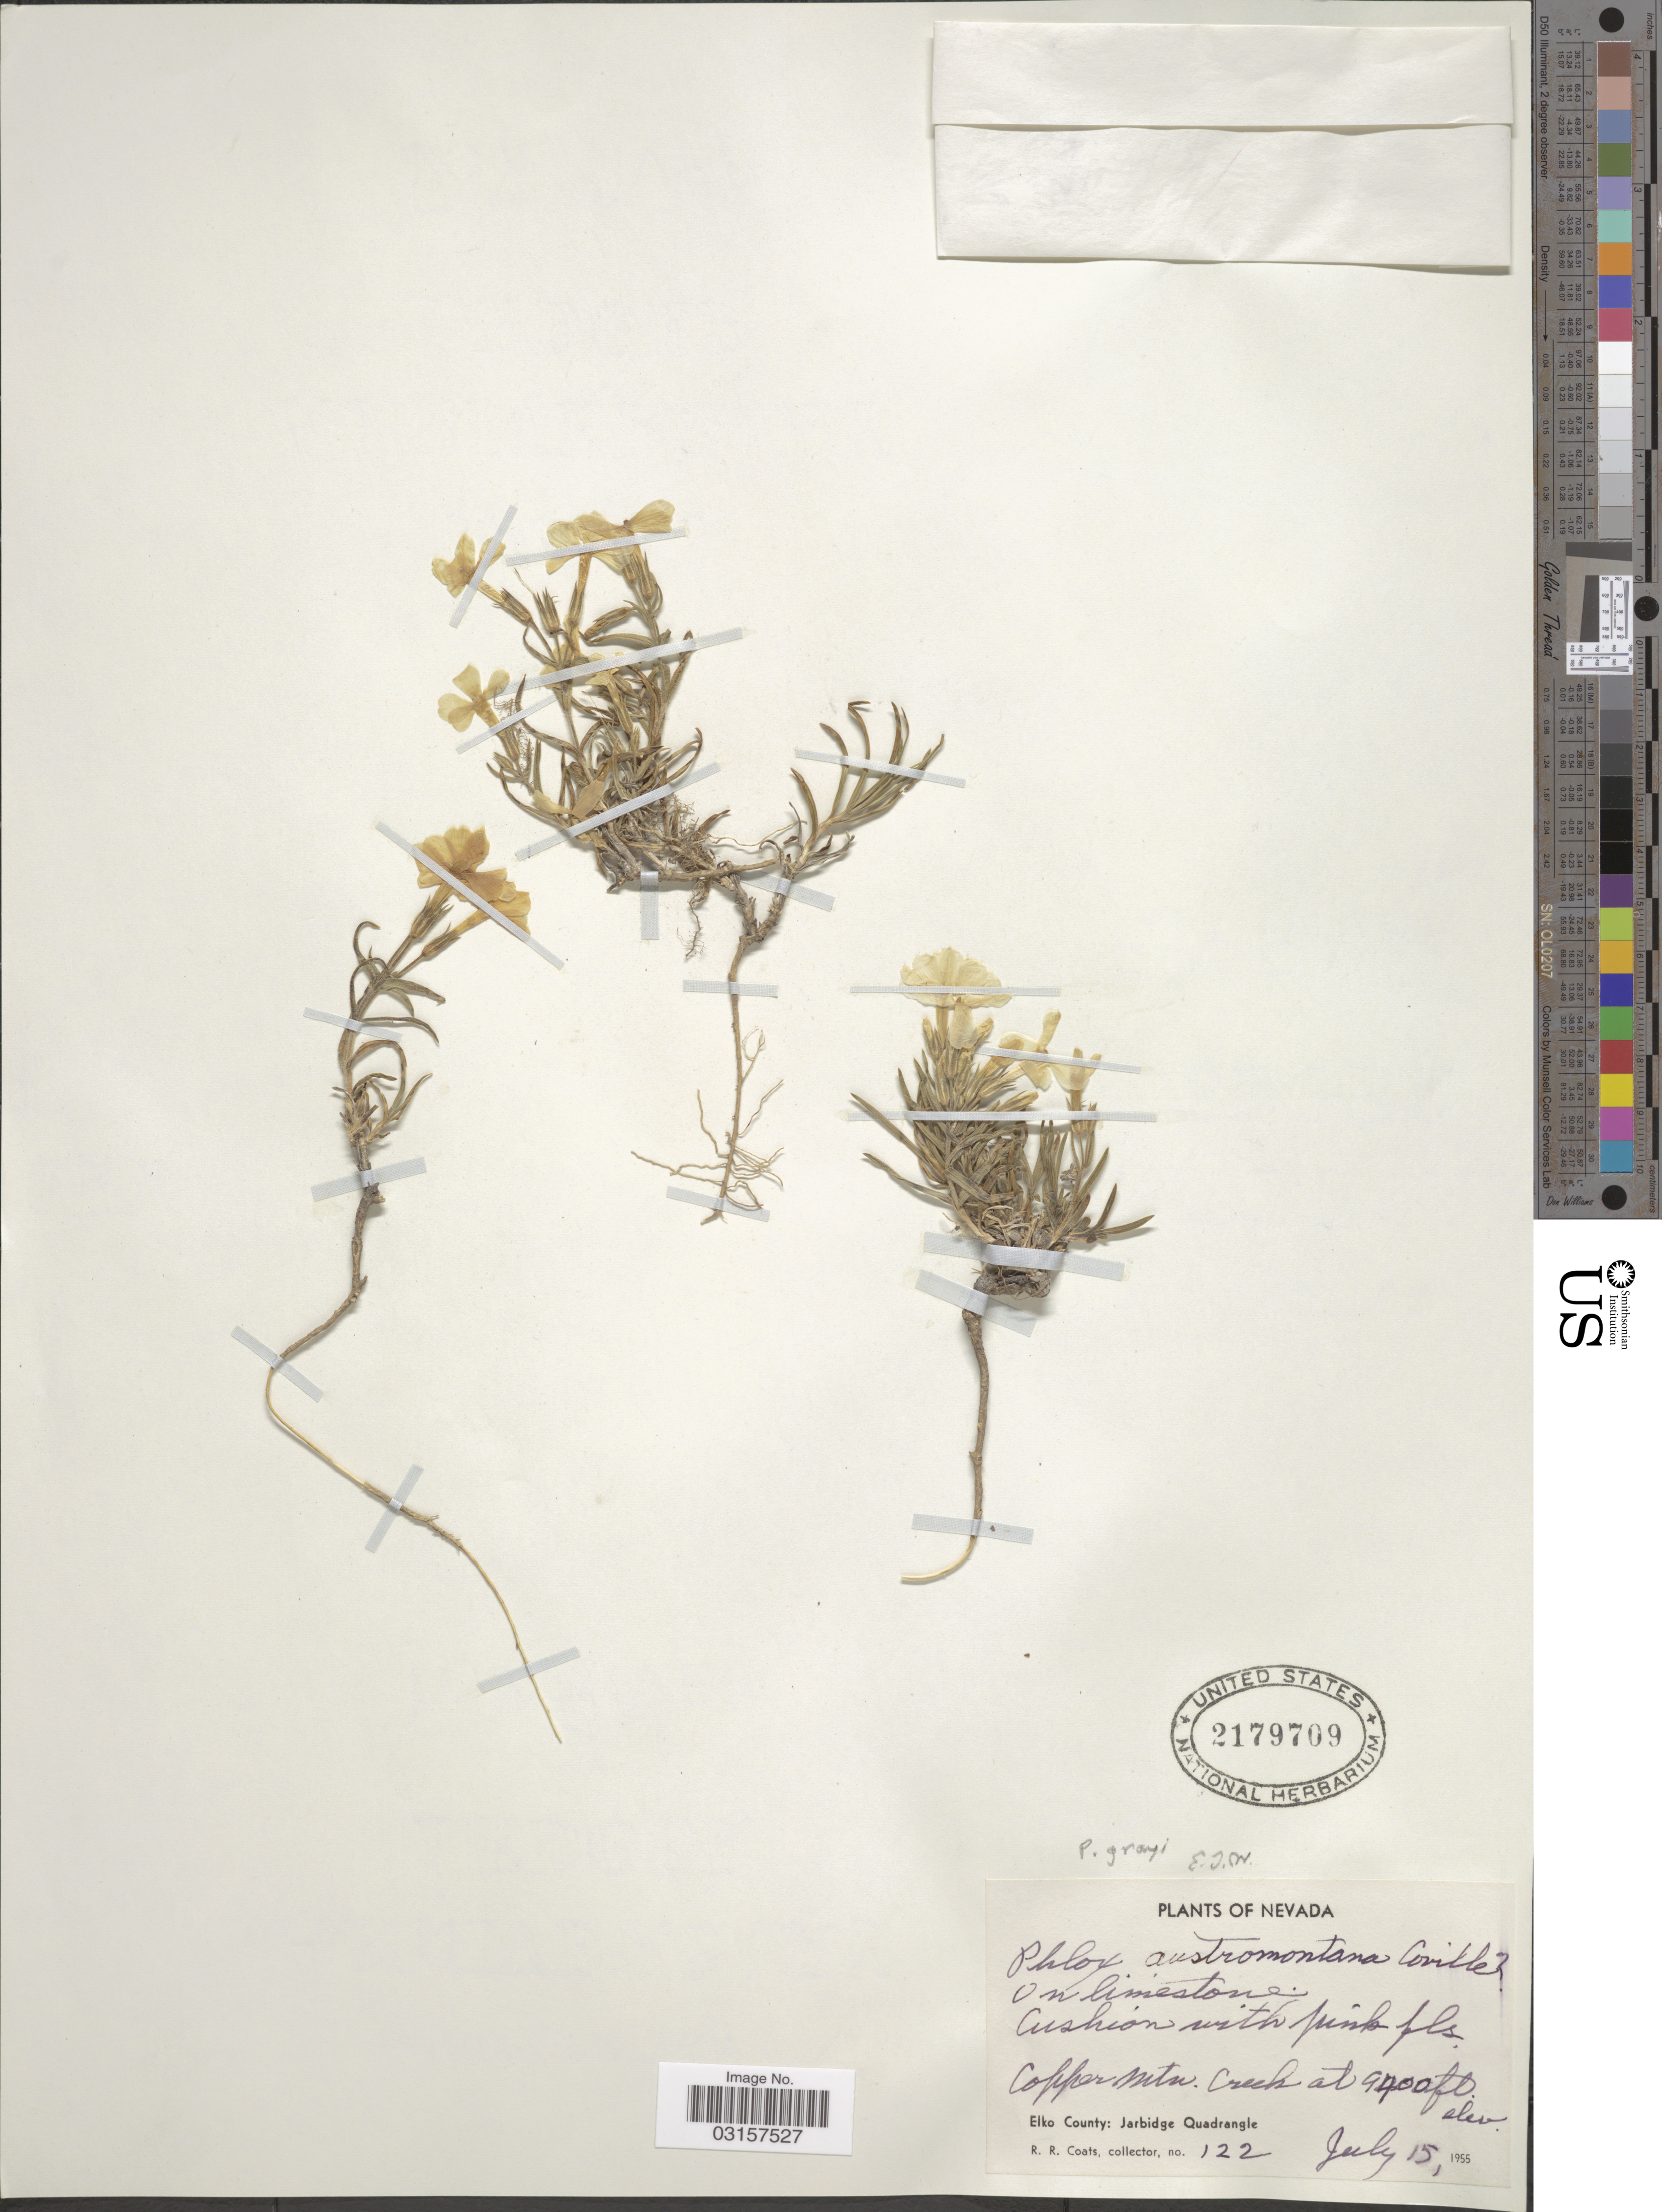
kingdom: Plantae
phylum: Tracheophyta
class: Magnoliopsida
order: Ericales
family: Polemoniaceae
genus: Phlox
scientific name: Phlox stansburyi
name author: (Torr.) A. Heller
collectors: R. Coats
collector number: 122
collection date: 1955-07-15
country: United States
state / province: Nevada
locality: Copper Mtn. Creek, Elko County: Jarbridge Quadrangle.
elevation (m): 2865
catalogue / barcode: US 2179709